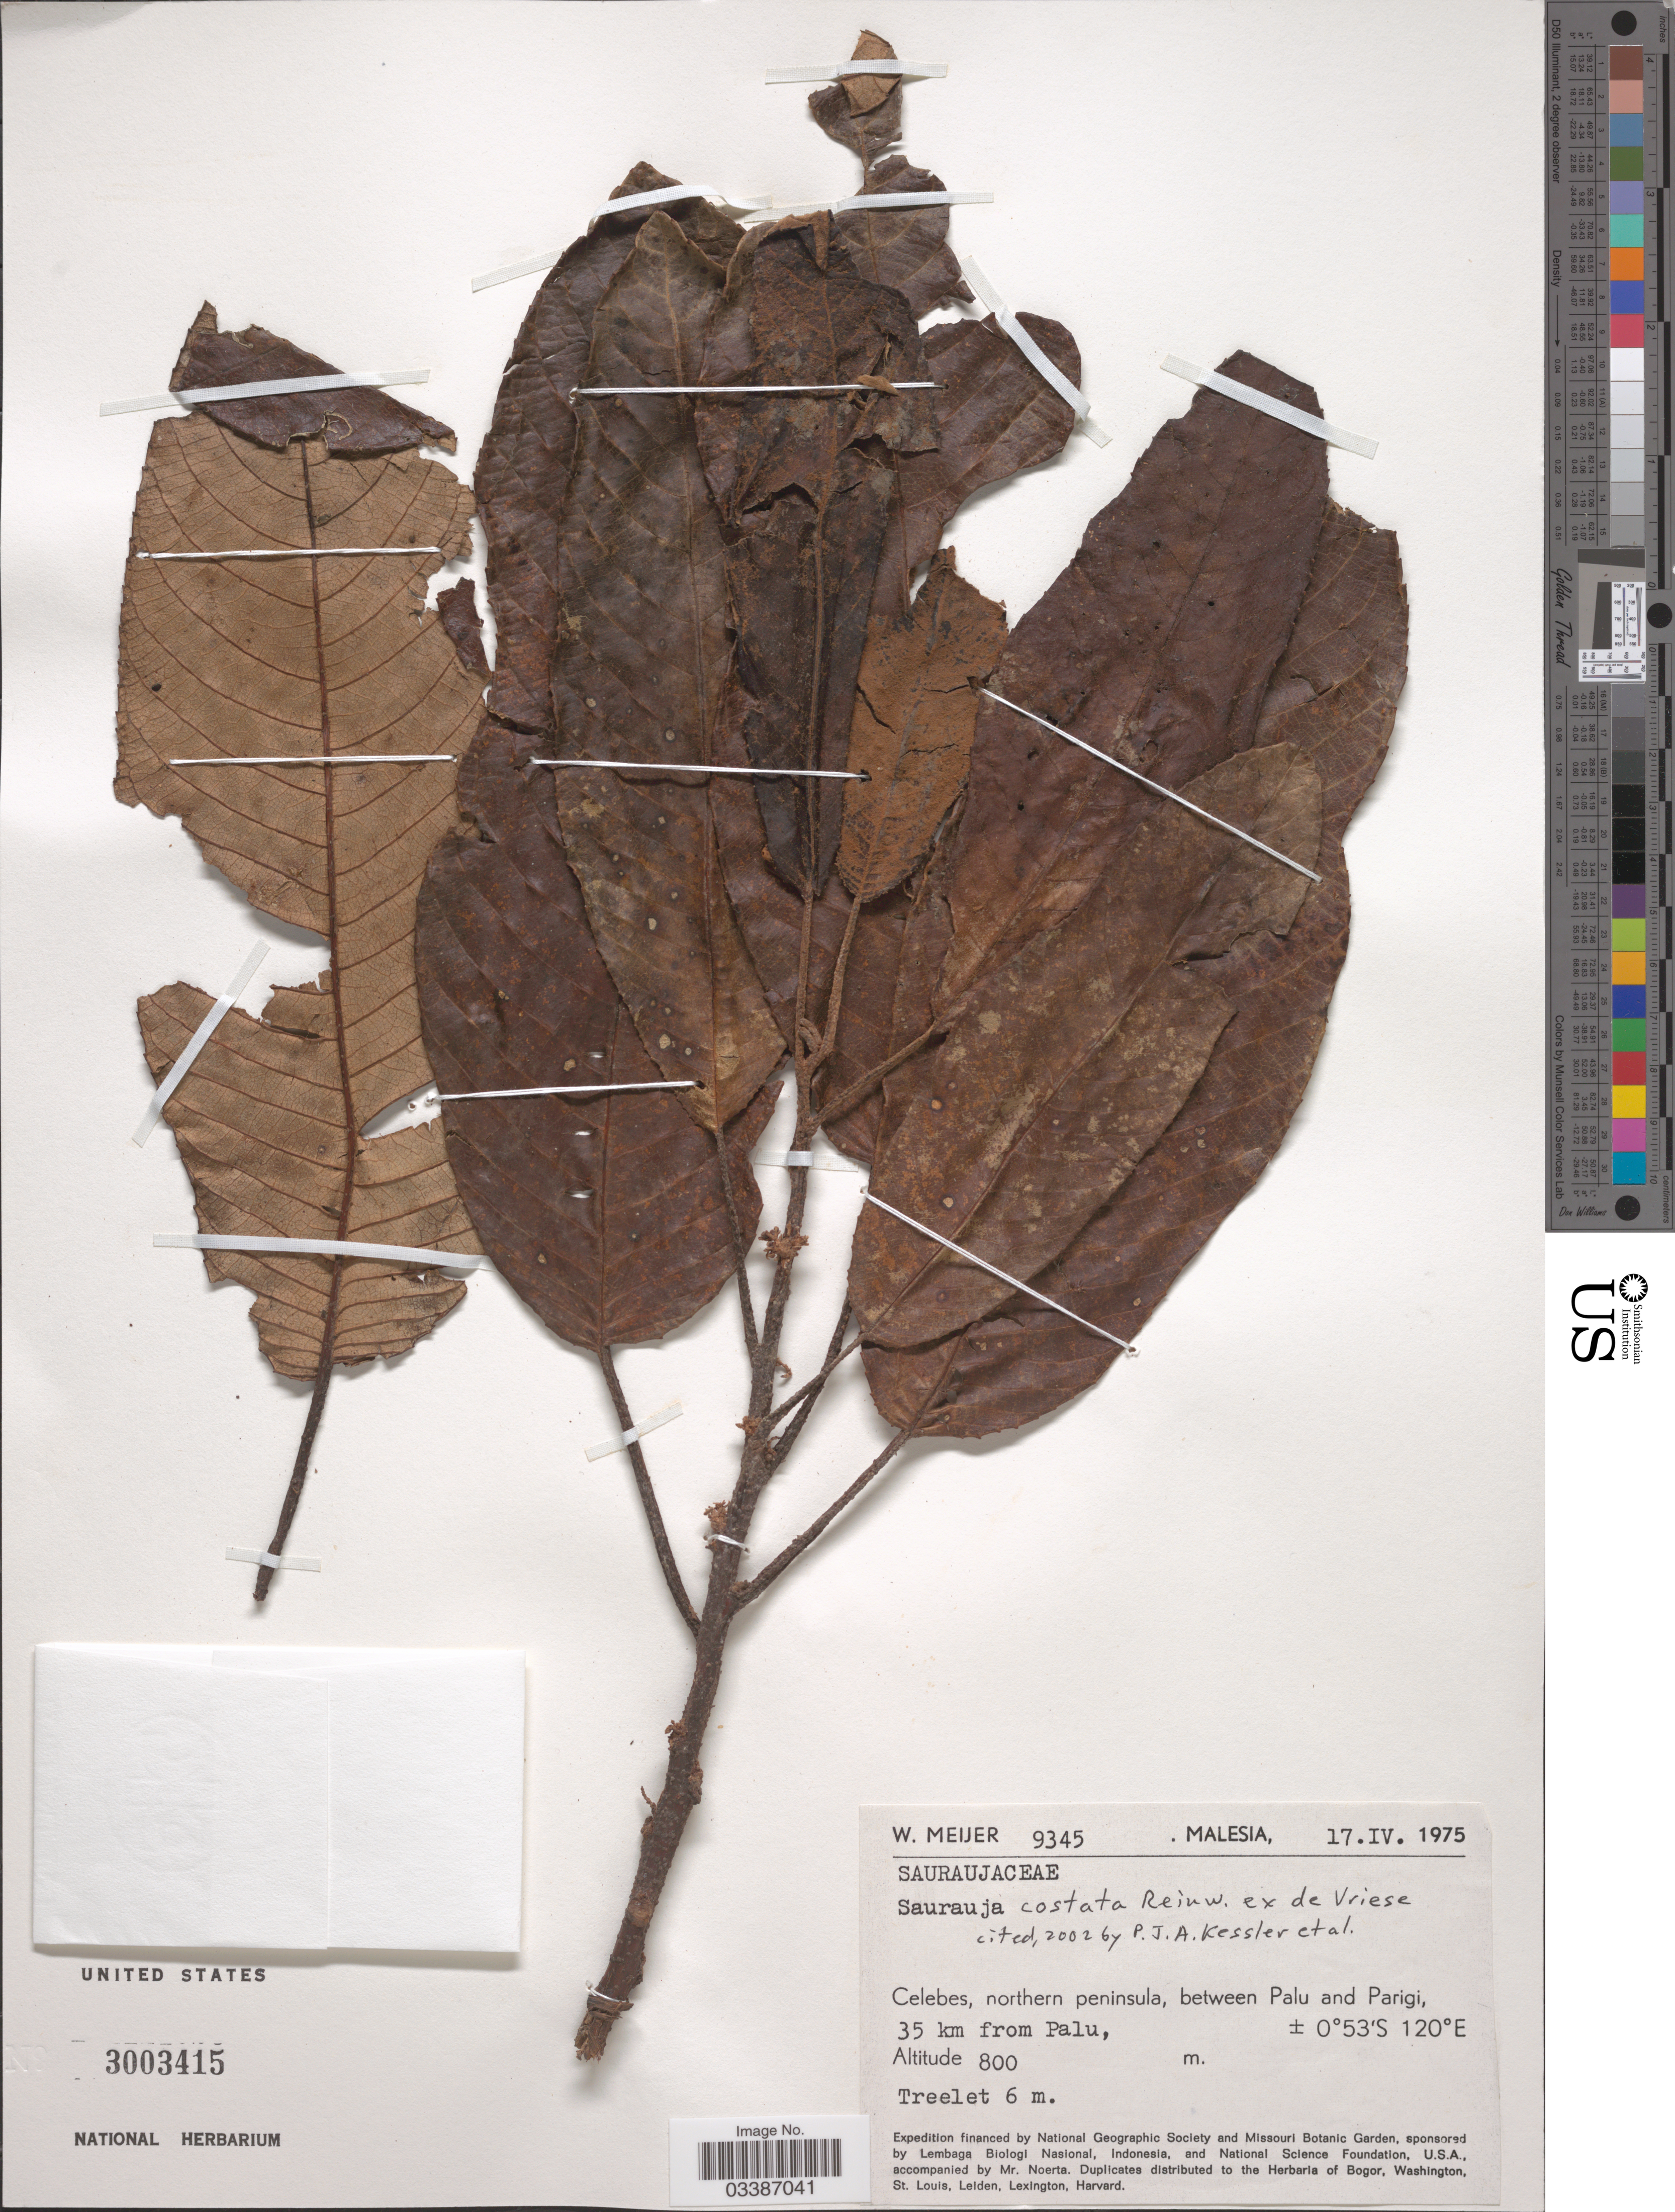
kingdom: Plantae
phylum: Tracheophyta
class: Magnoliopsida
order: Ericales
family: Actinidiaceae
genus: Saurauia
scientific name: Saurauia costata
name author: Reinw. ex de Vriese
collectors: W. Meijer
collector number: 9345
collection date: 1975-04-17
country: Malaysia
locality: Celebes, northern peninsula, between Palu and Parigi, 35 km from Palu.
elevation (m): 800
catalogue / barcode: US 3003415